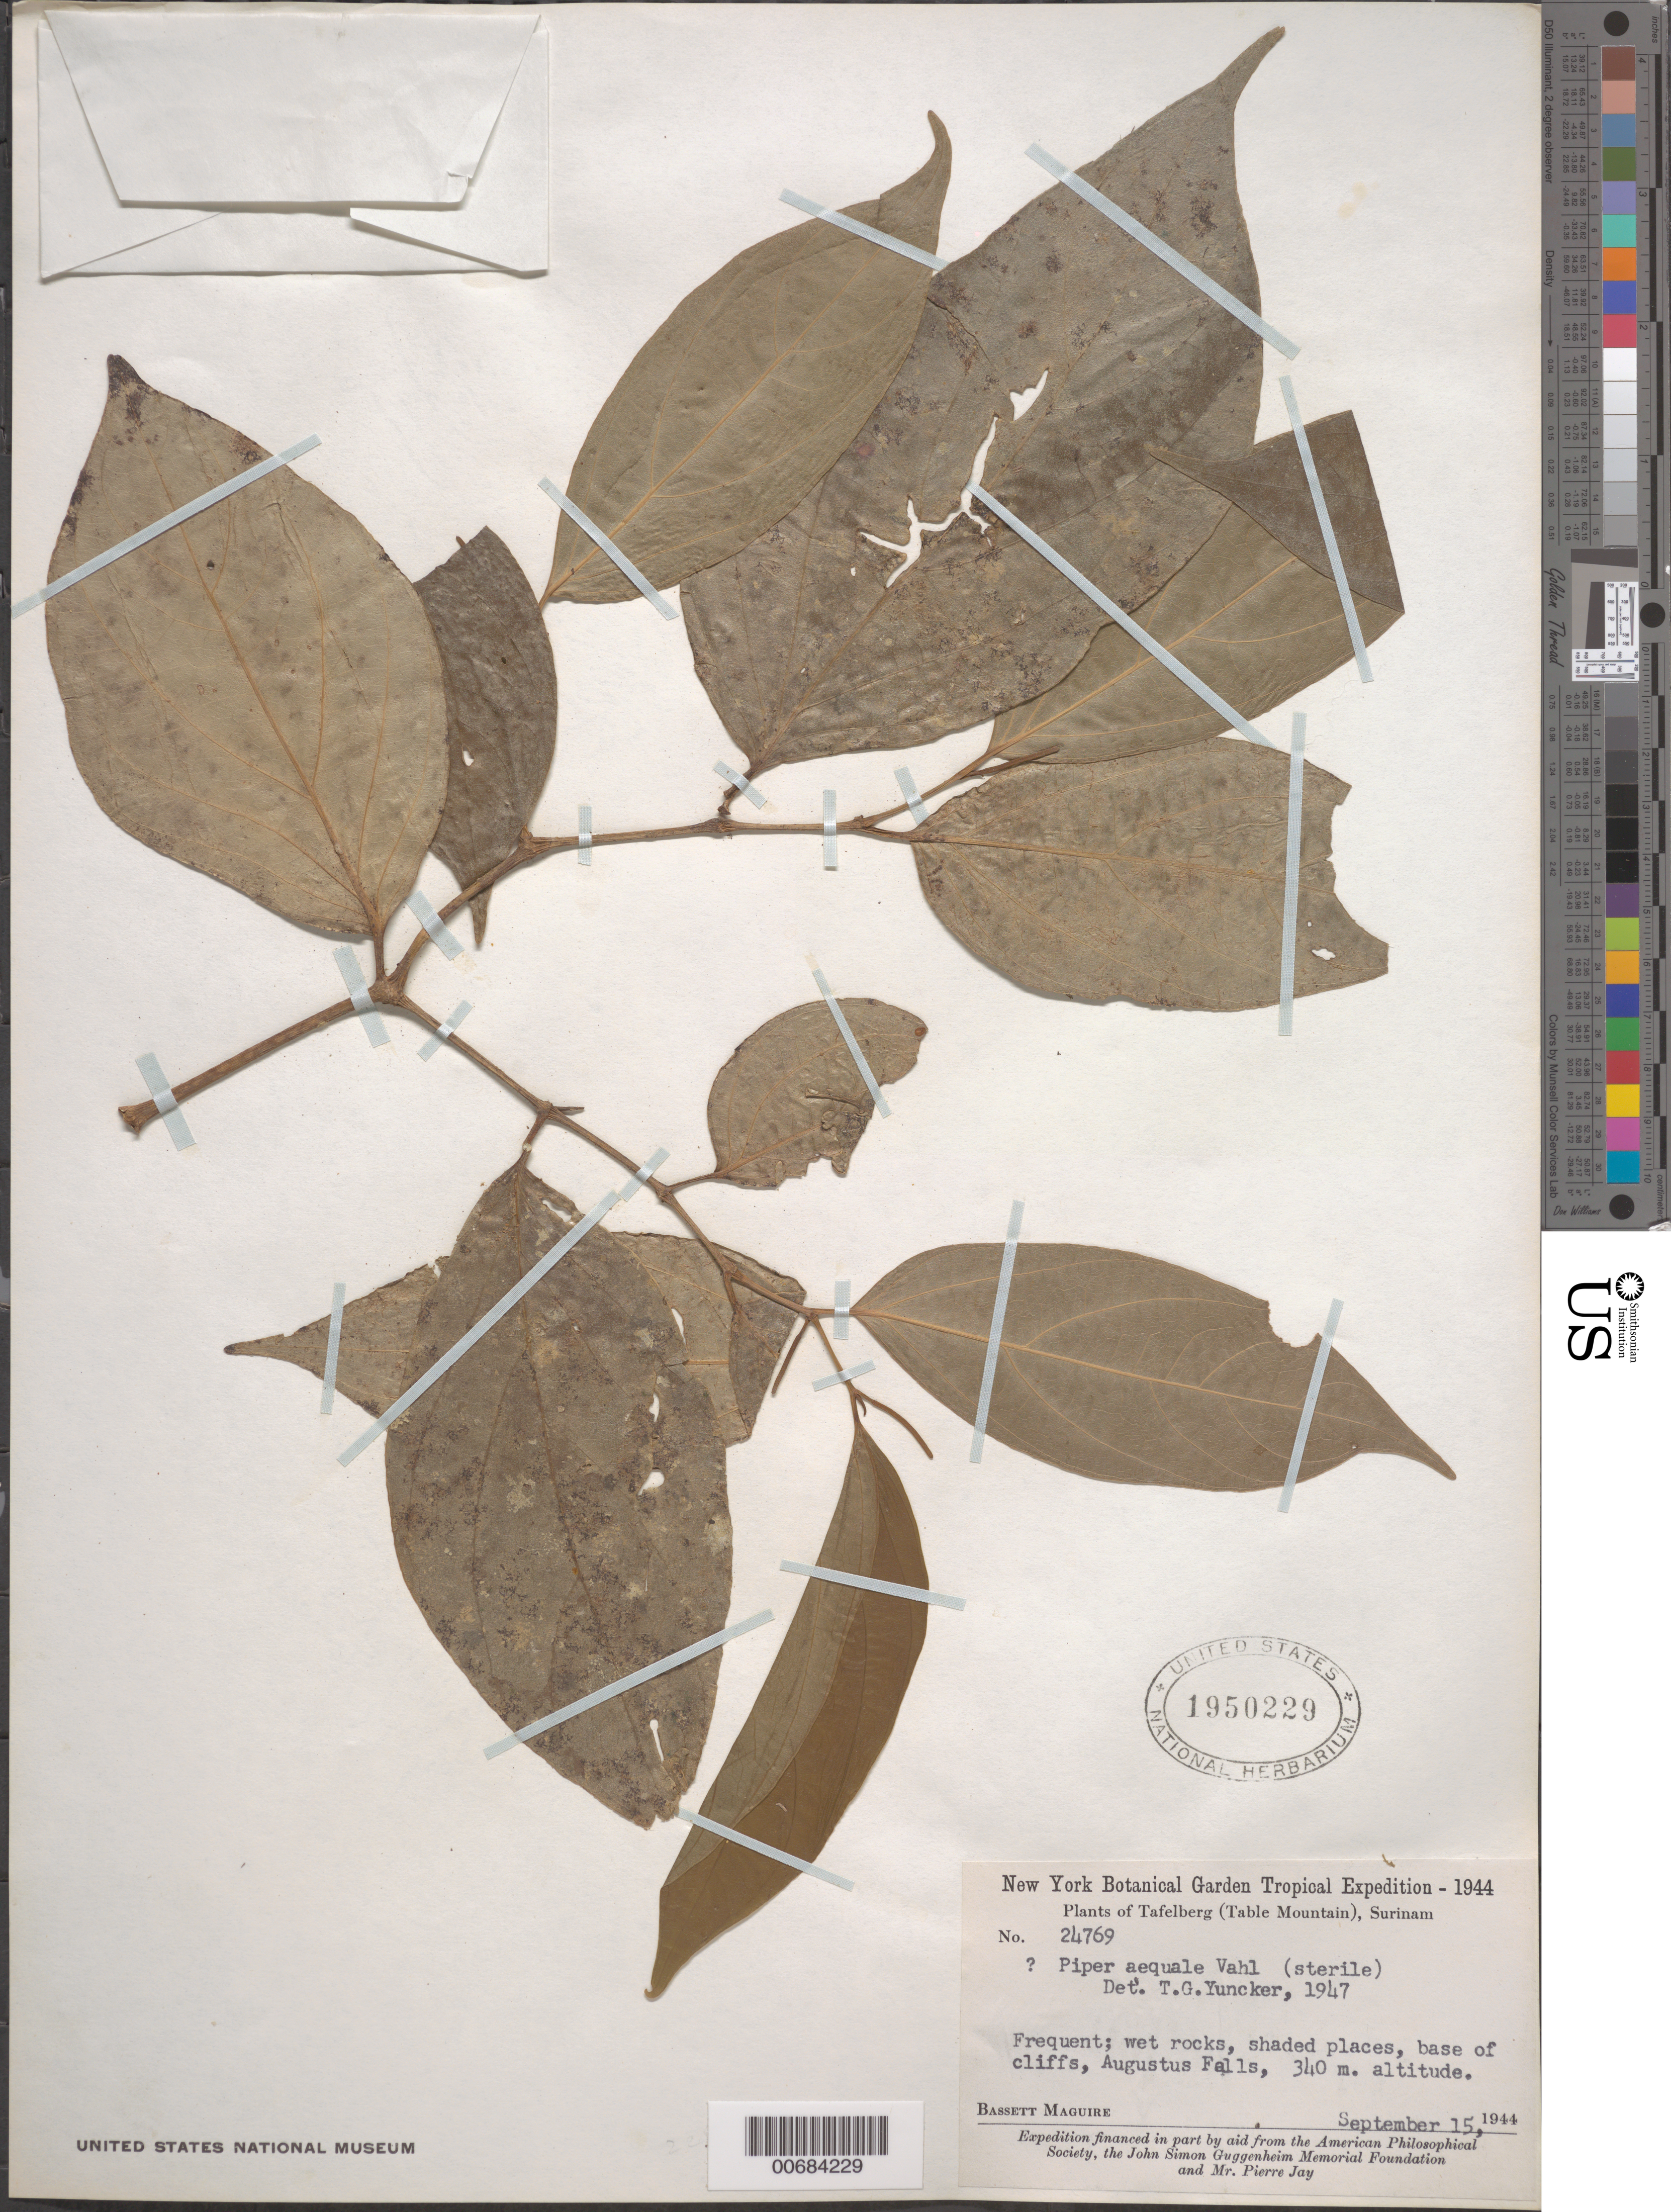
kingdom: Plantae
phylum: Tracheophyta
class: Magnoliopsida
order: Piperales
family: Piperaceae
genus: Piper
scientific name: Piper aequale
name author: Vahl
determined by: Yuncker, T. G.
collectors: B. Maguire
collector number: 24769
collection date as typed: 15-Sep-44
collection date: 1944-09-15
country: Suriname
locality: Tafelberg (Table Mountain), Augustus Falls, base of cliffs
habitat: Wet rocks, shaded places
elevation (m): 340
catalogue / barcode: US 1950229